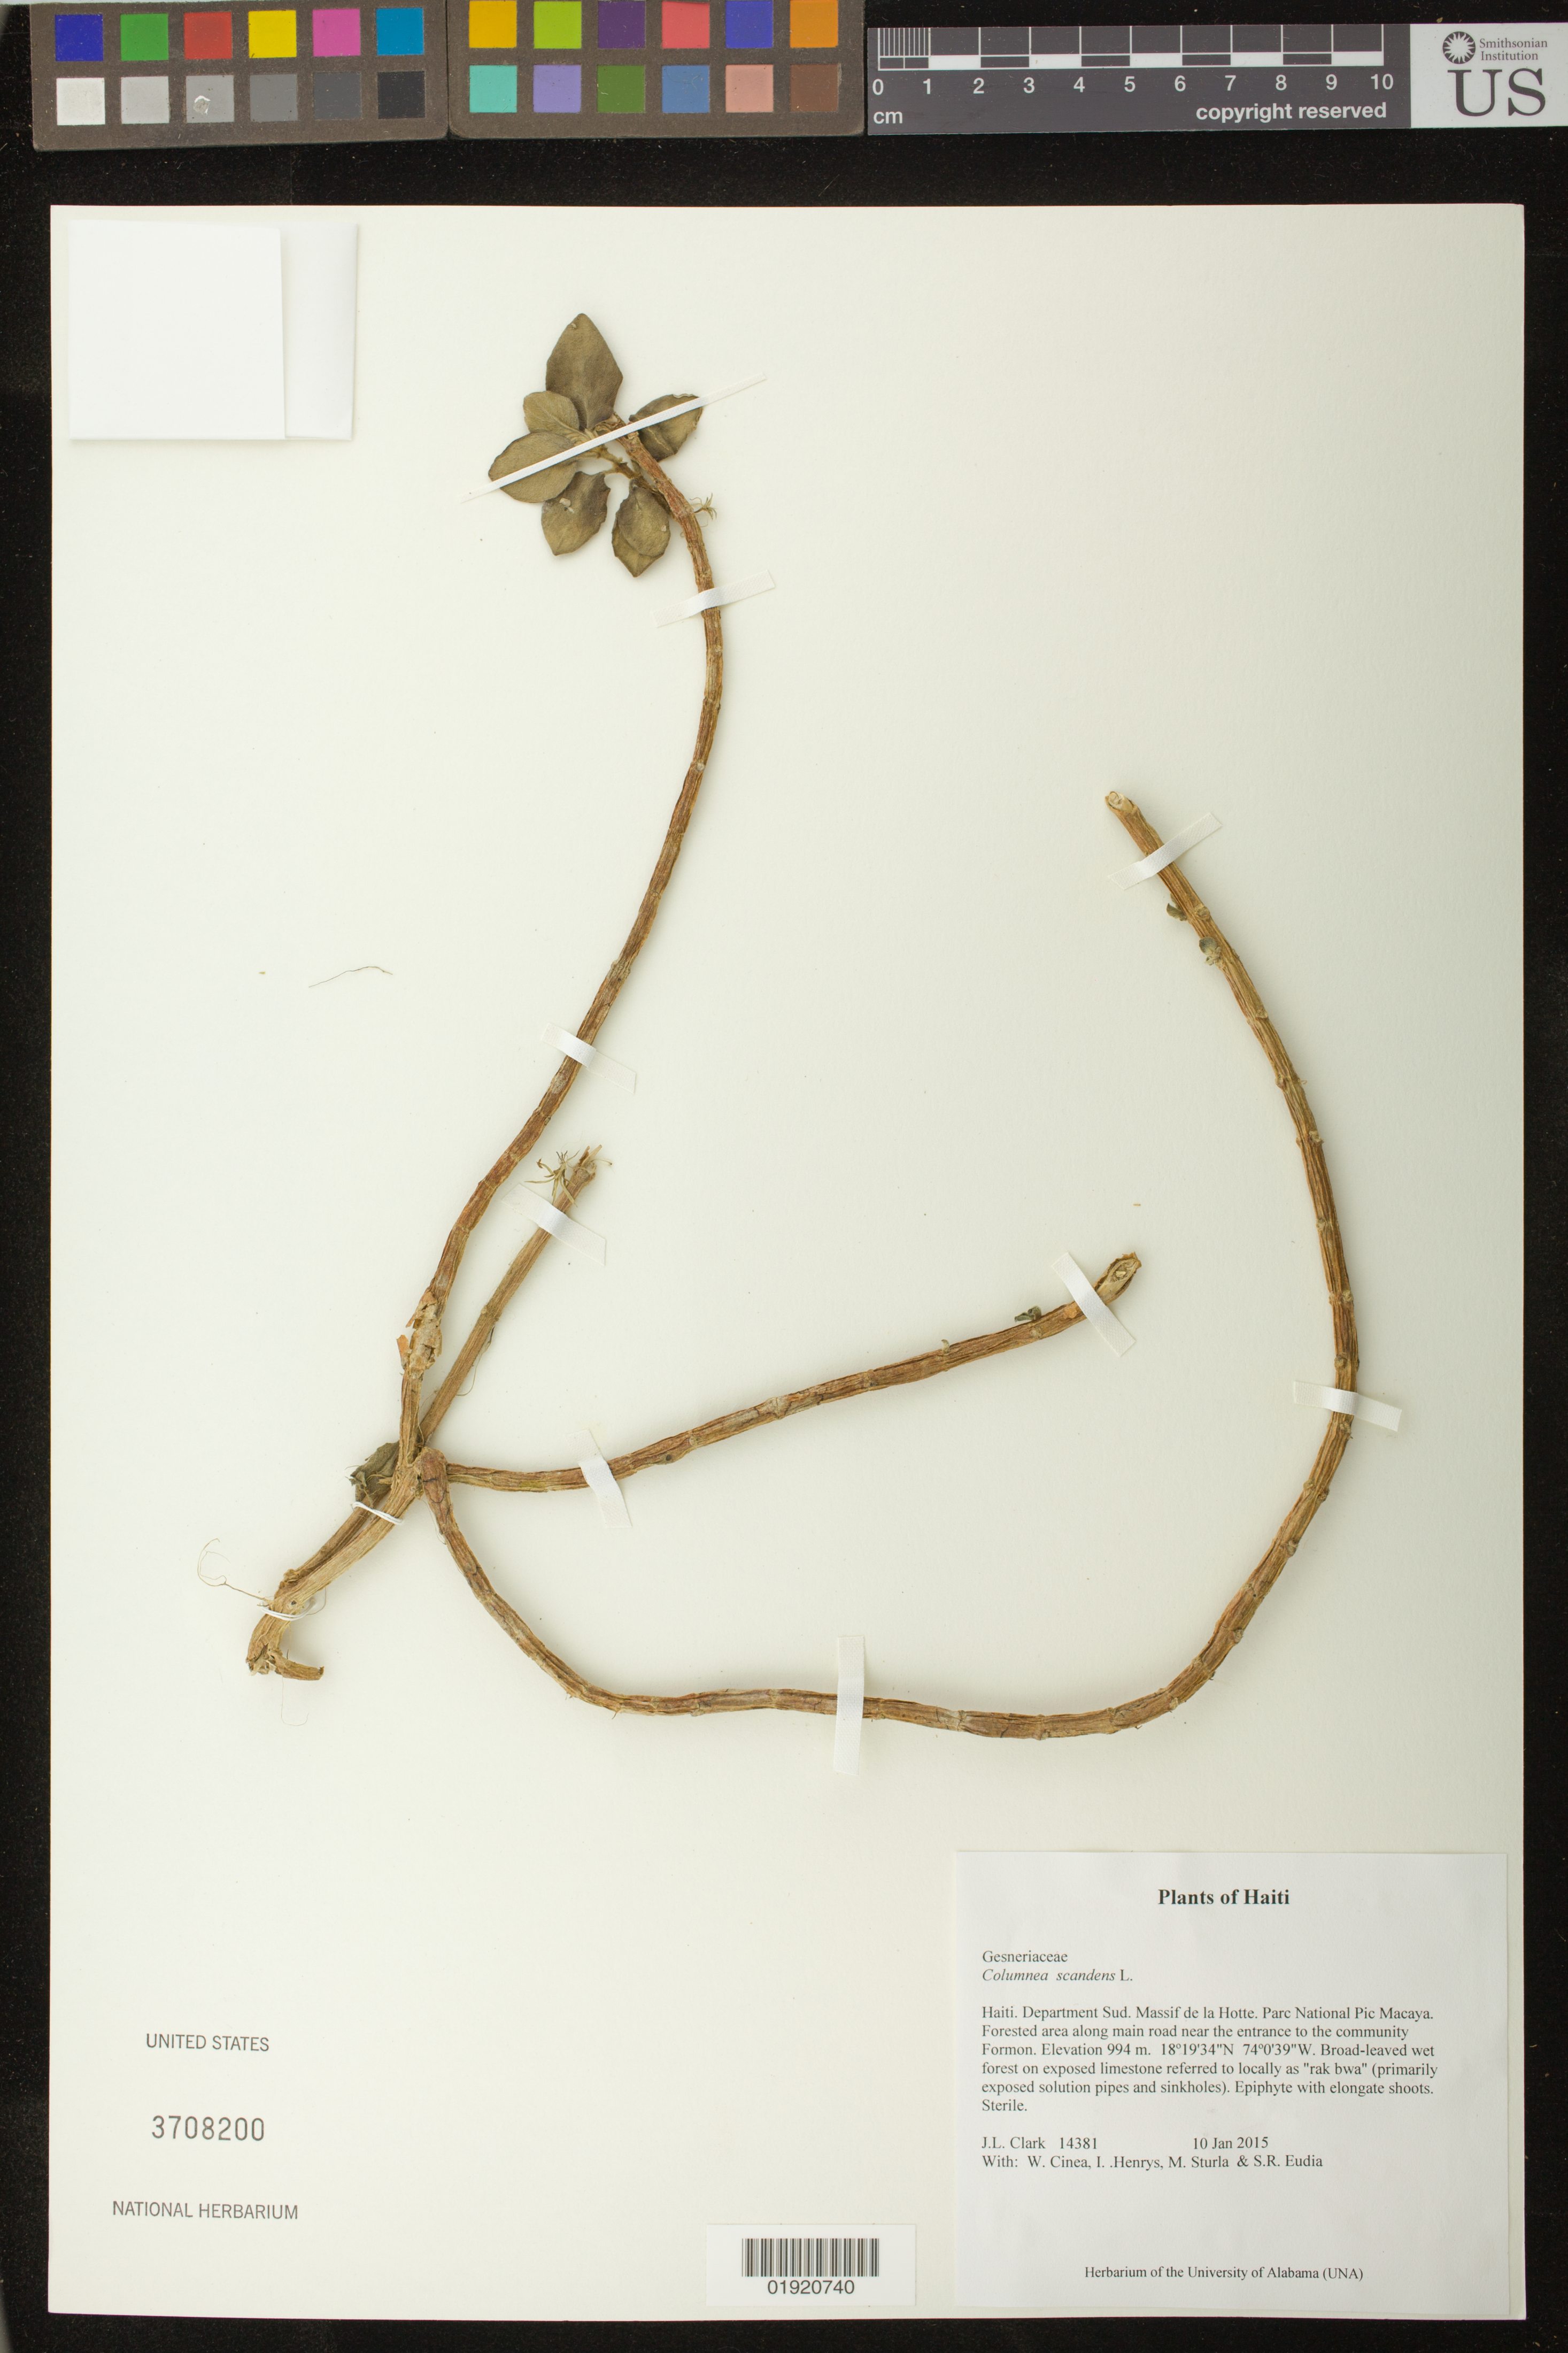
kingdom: Plantae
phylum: Tracheophyta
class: Magnoliopsida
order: Lamiales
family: Gesneriaceae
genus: Columnea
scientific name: Columnea scandens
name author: L.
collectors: J. L. Clark, W. Cinea, I. Henrys, M. Sturla & S. Eudia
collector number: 14381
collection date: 2015-01-10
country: Haiti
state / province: Sud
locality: Haiti. Department Sud. Massif de la Hotte. Parc National Pic Macaya. Forested area along main road near the entrance to the community Formon.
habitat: Broad-leaved wet forest on exposed limestone referred to locally as "rak bwa" (primarily exposed solution pipes and sinkholes).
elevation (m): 994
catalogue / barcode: US 3708200